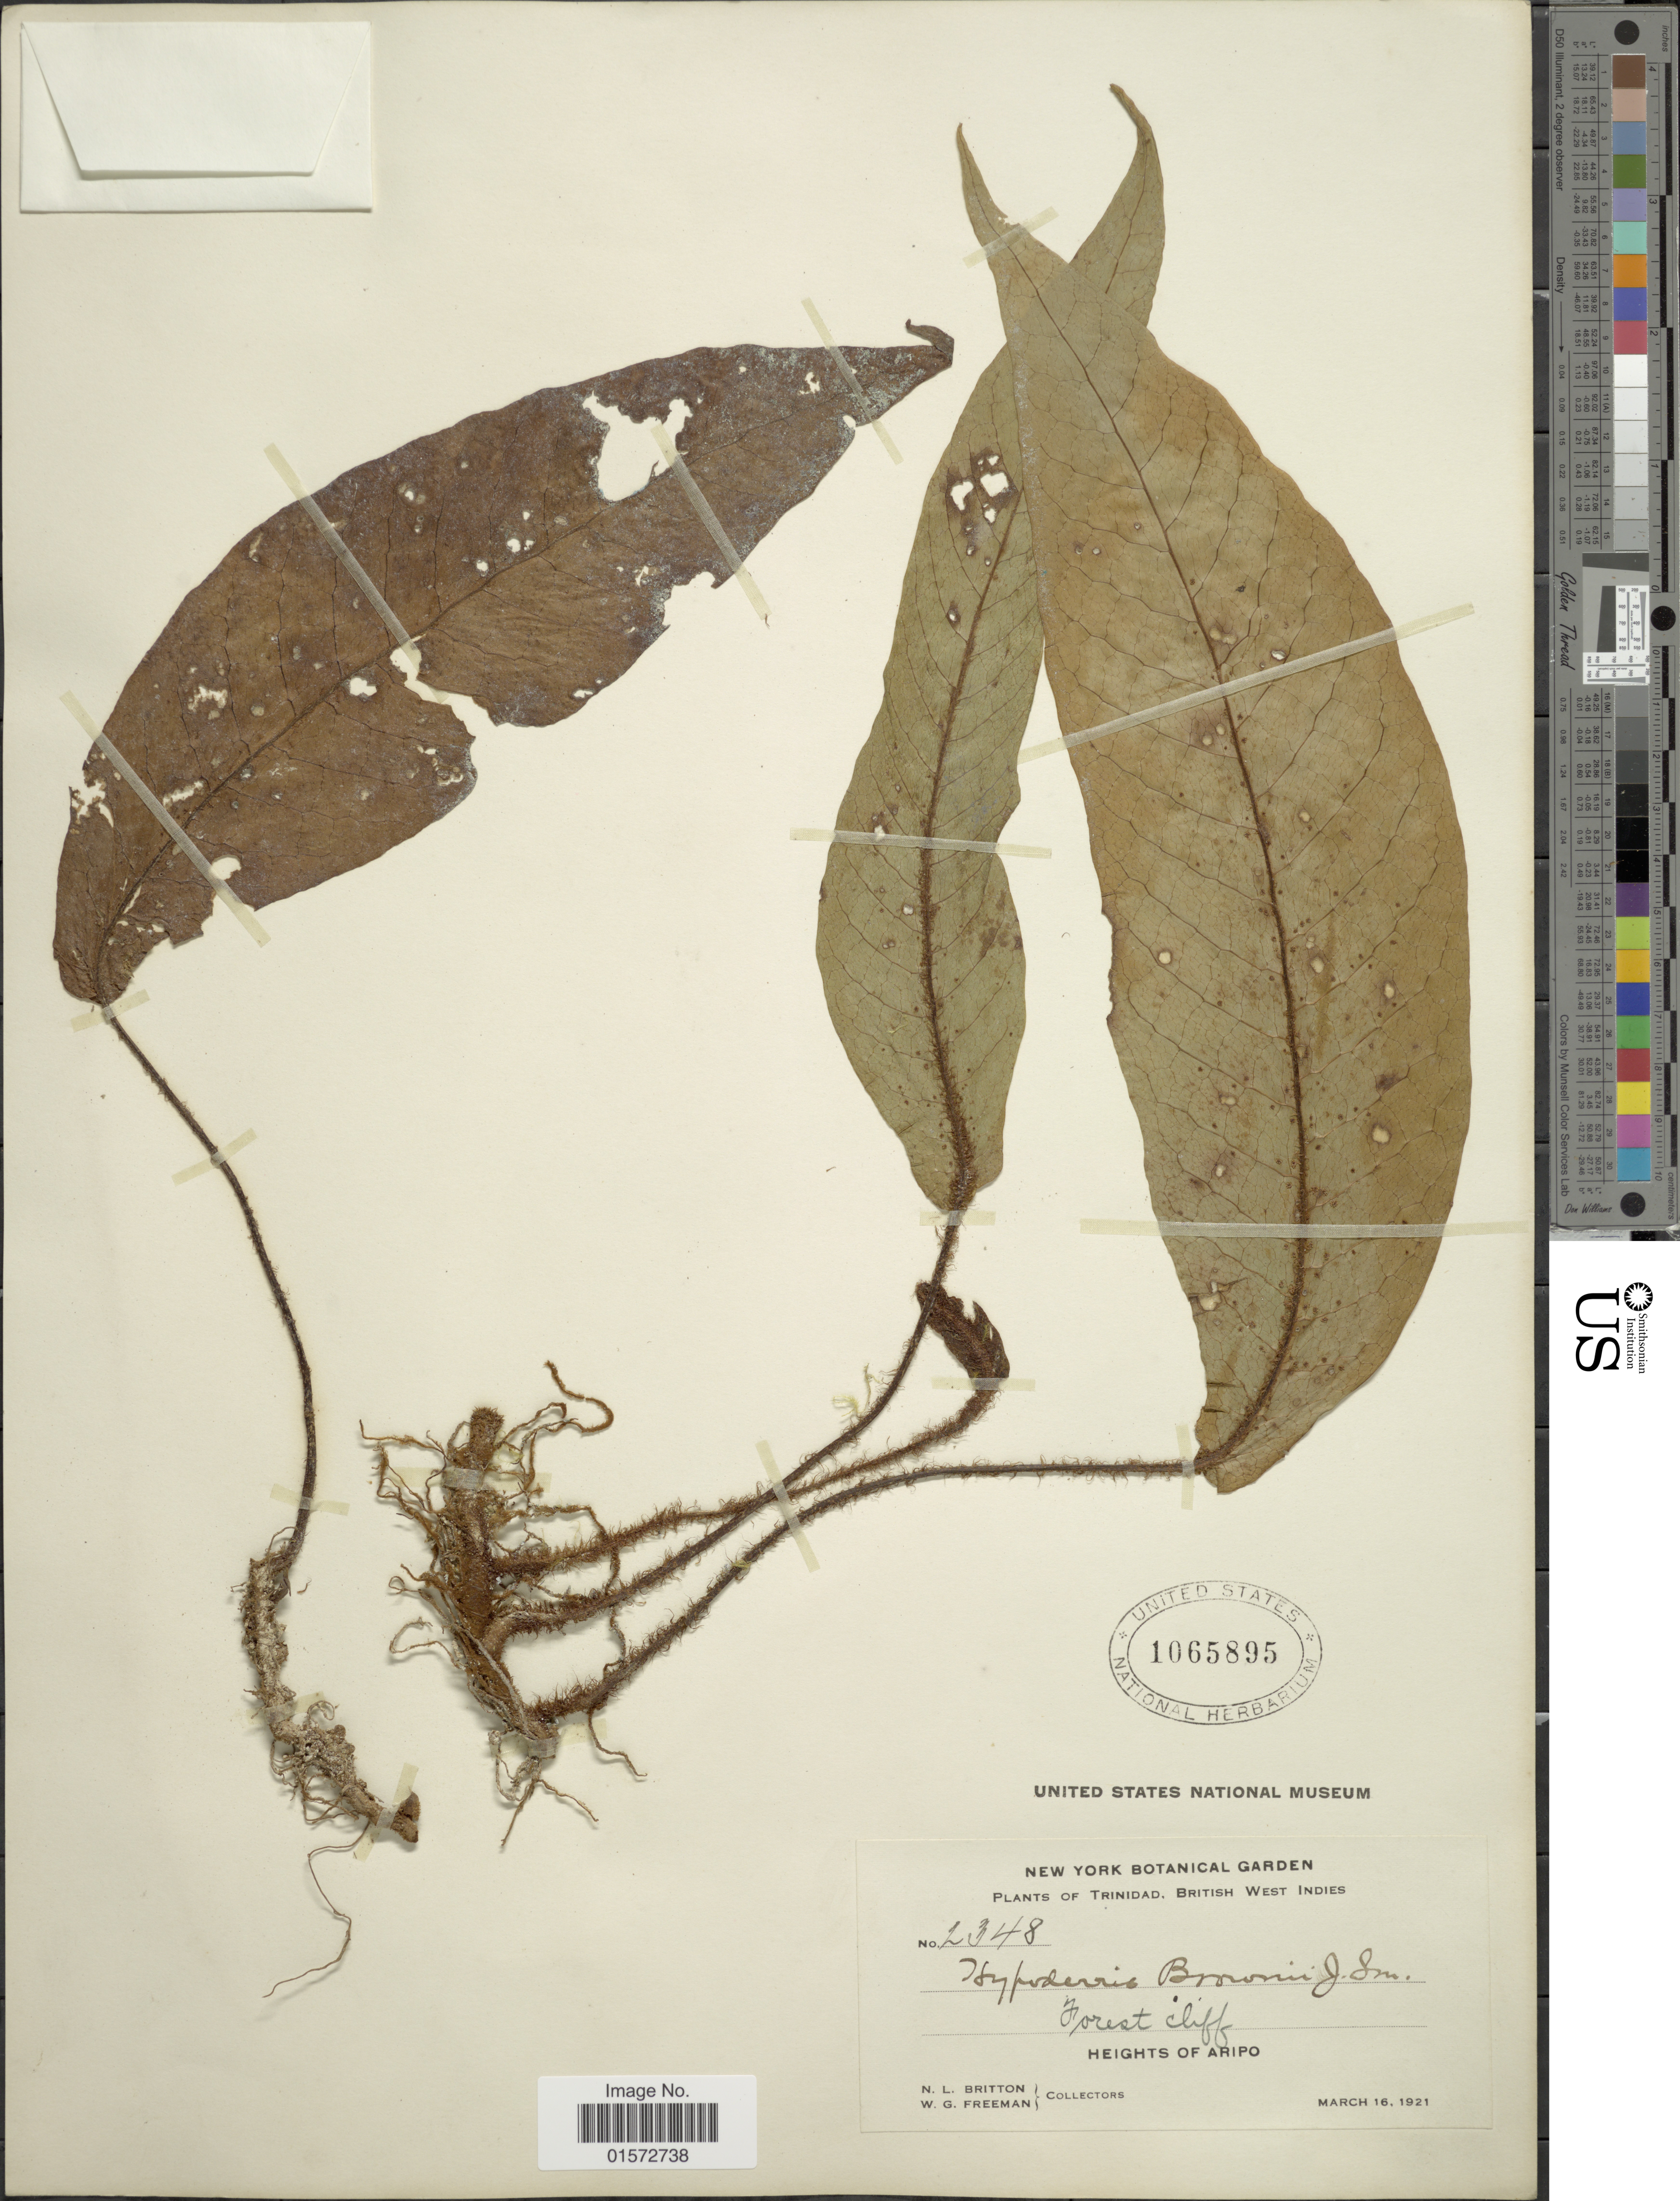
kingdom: Plantae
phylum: Tracheophyta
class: Polypodiopsida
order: Polypodiales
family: Tectariaceae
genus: Hypoderris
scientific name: Hypoderris brownii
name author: J. Sm.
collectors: N. Britton & W. Freeman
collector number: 2348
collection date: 1921-03-16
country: Trinidad and Tobago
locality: Trinidad, Brihtish West Indies. Heights of Aripo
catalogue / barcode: US 1065895